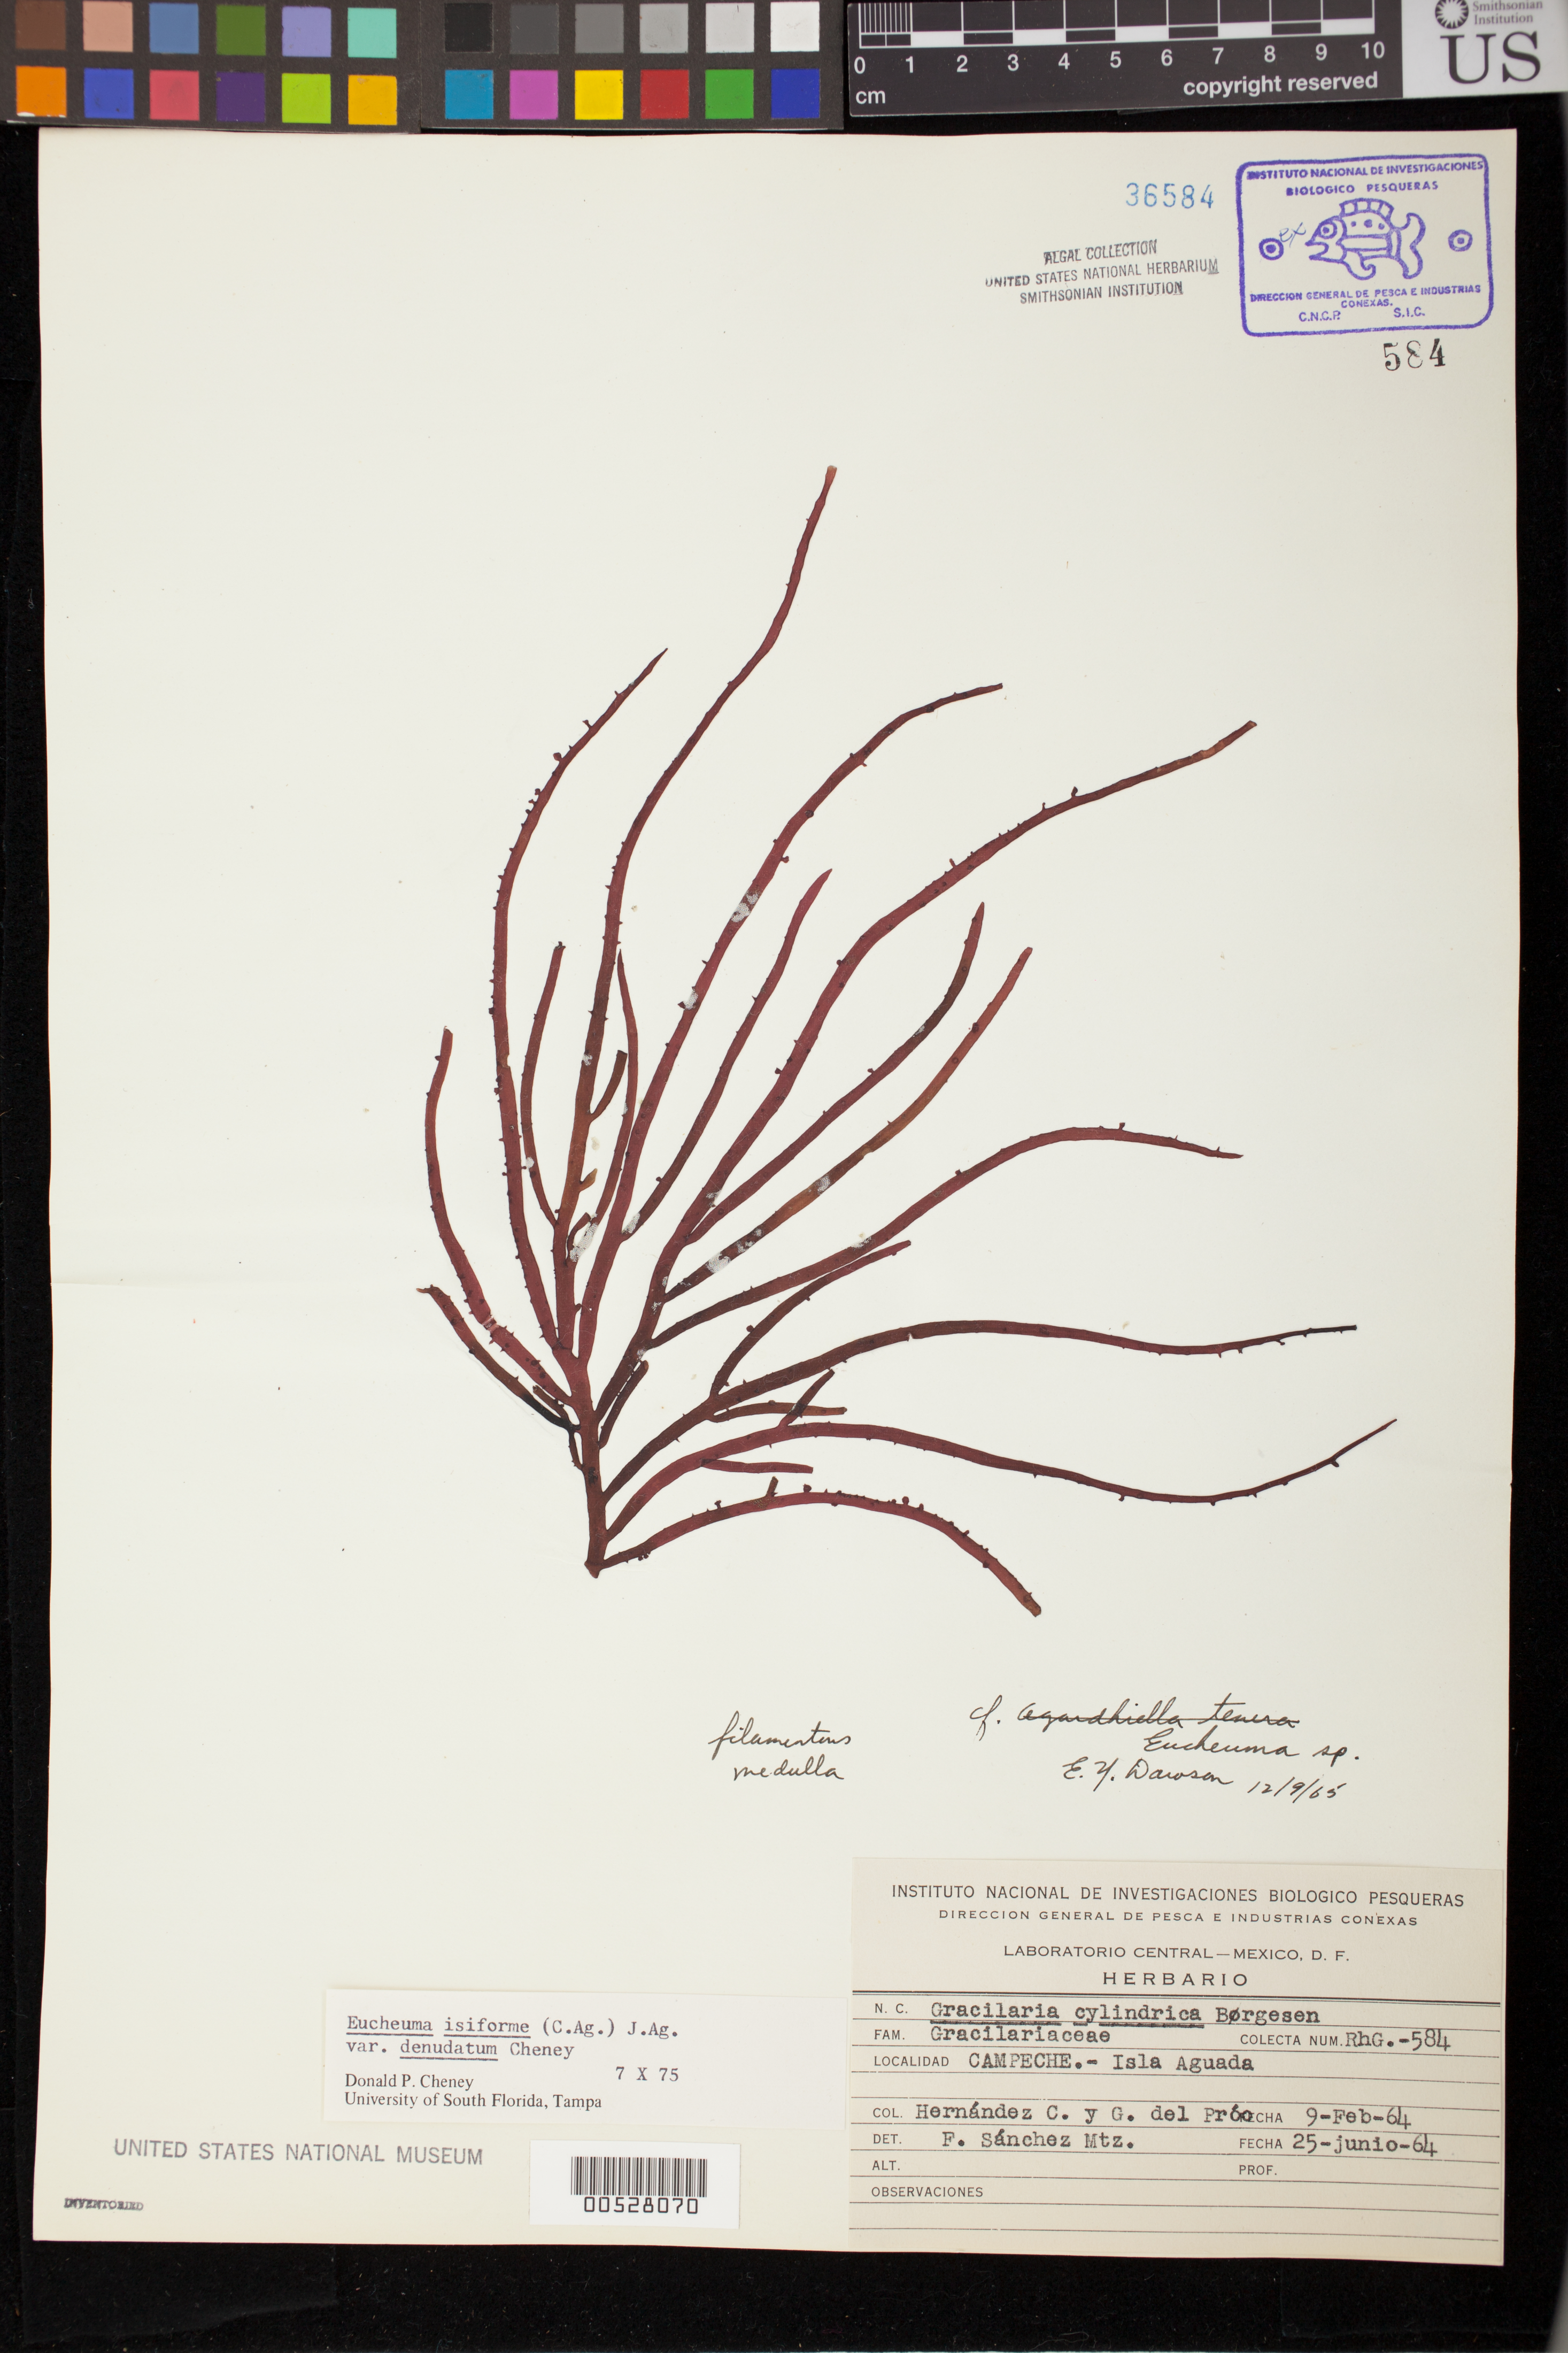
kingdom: Plantae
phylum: Rhodophyta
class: Florideophyceae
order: Gigartinales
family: Solieriaceae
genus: Eucheumatopsis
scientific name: Eucheumatopsis isiformis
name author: (C. Agardh) M.L. Núñez-Resendiz et al.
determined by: Algae name updating Project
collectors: C. Hernandez & S. Guzman del Proo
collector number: RHG-584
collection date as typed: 09 Feb 1964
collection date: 1964-02-09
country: Mexico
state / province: Campeche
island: Isla Aguada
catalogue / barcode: US 36584